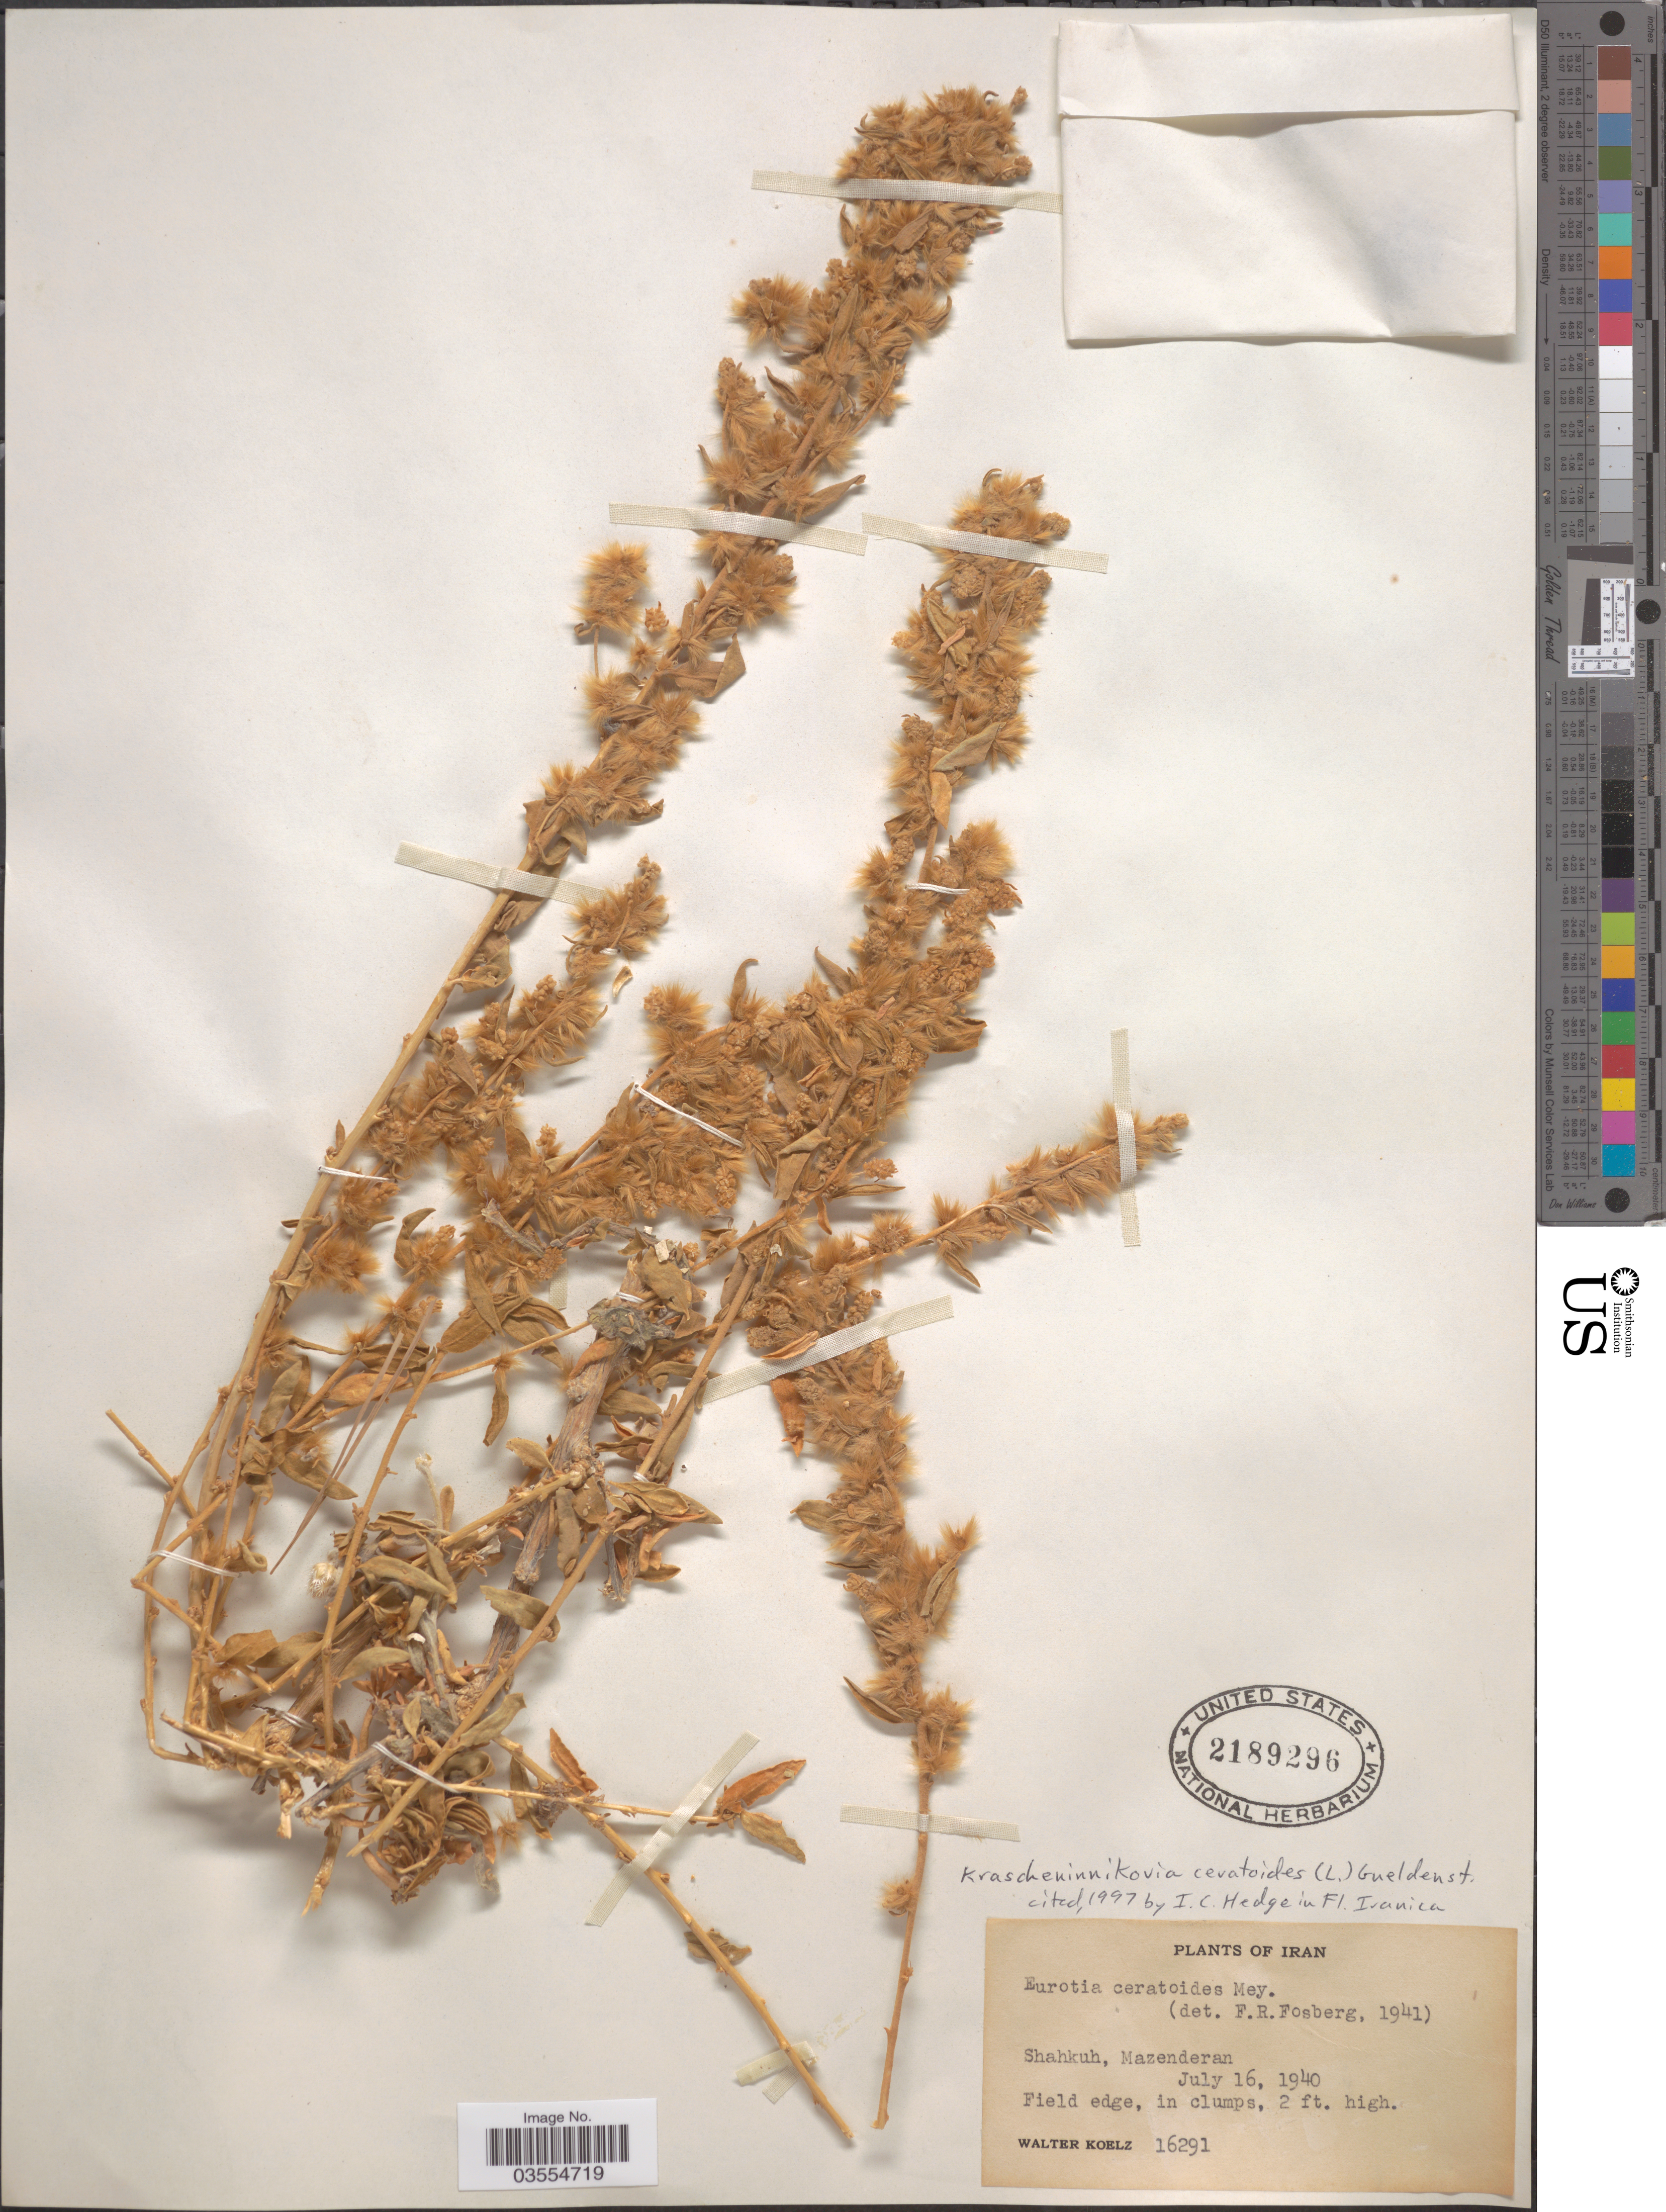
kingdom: Plantae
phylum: Tracheophyta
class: Magnoliopsida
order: Caryophyllales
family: Amaranthaceae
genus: Krascheninnikovia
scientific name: Krascheninnikovia ceratoides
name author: (L.) Gueldenst.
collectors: W. N. Koelz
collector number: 16291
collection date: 1940-07-16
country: Iran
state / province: Mazandaran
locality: Shahkuh, Mazenderan.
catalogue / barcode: US 2189296